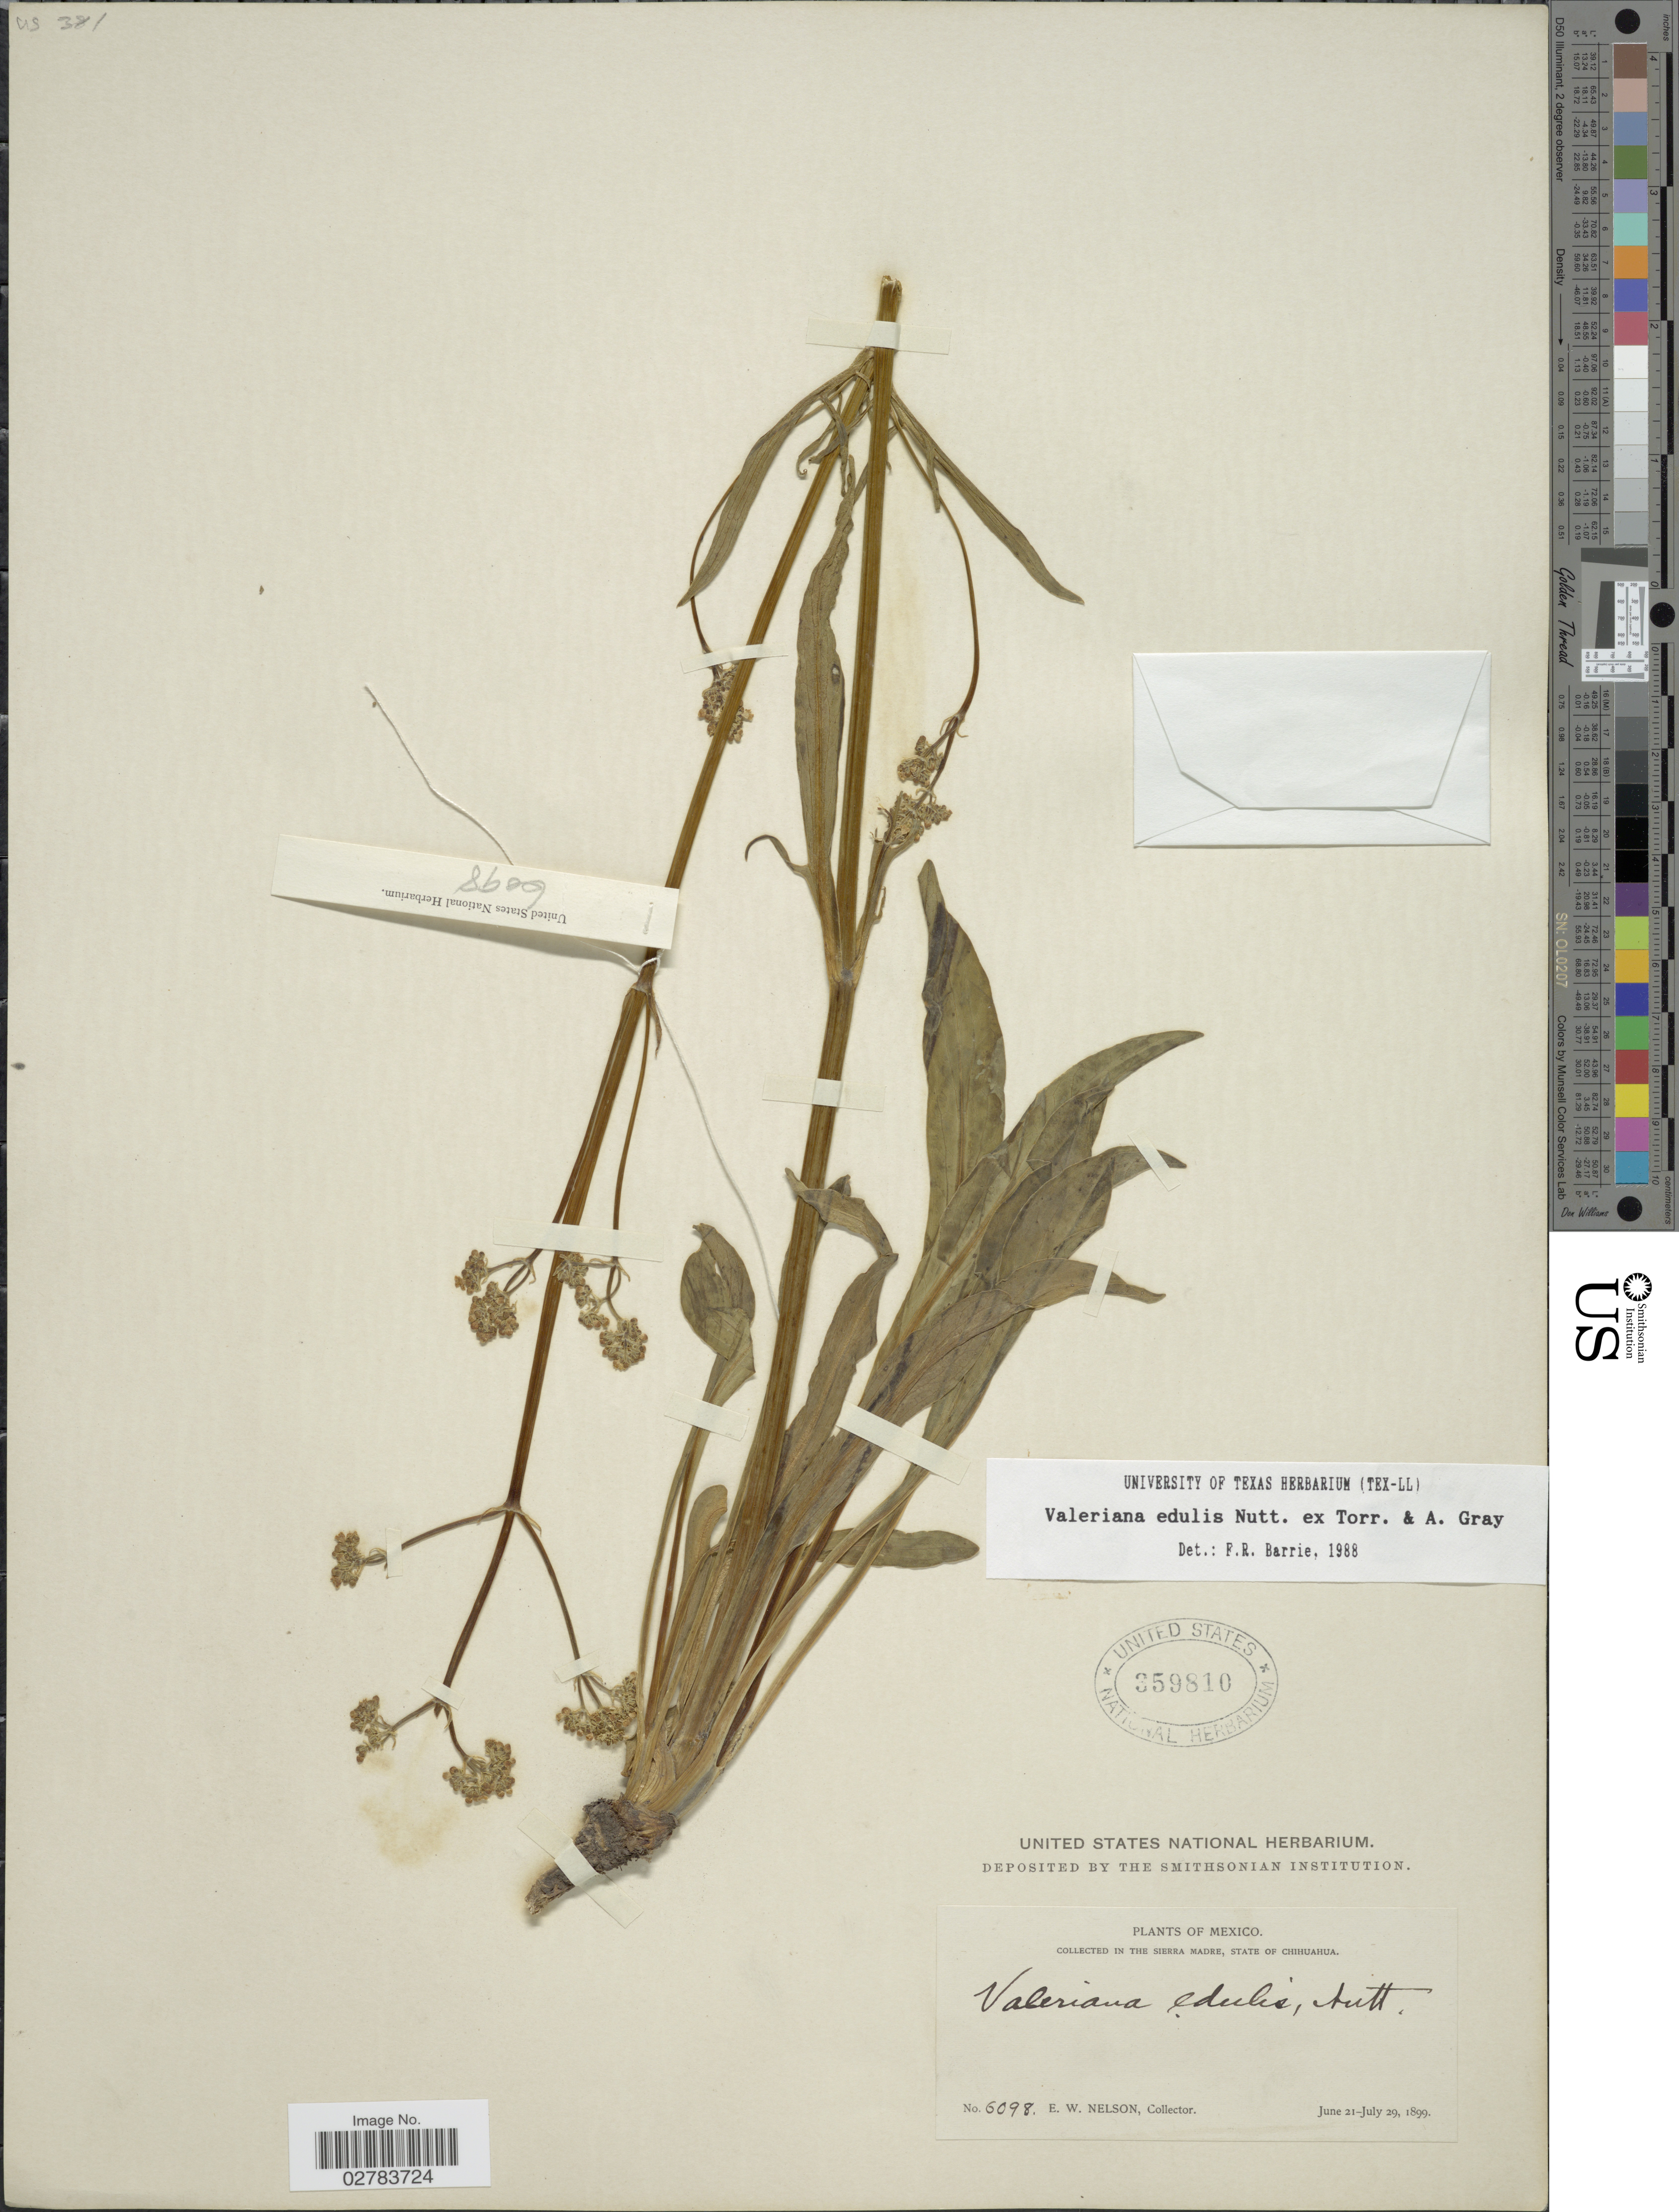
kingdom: Plantae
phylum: Tracheophyta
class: Magnoliopsida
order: Dipsacales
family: Caprifoliaceae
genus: Valeriana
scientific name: Valeriana edulis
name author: Nutt.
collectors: E. W. Nelson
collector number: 6098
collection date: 1899-06-21/1899-07-29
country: Mexico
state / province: Chihuahua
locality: In the Sierra Madre.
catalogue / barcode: US 359810